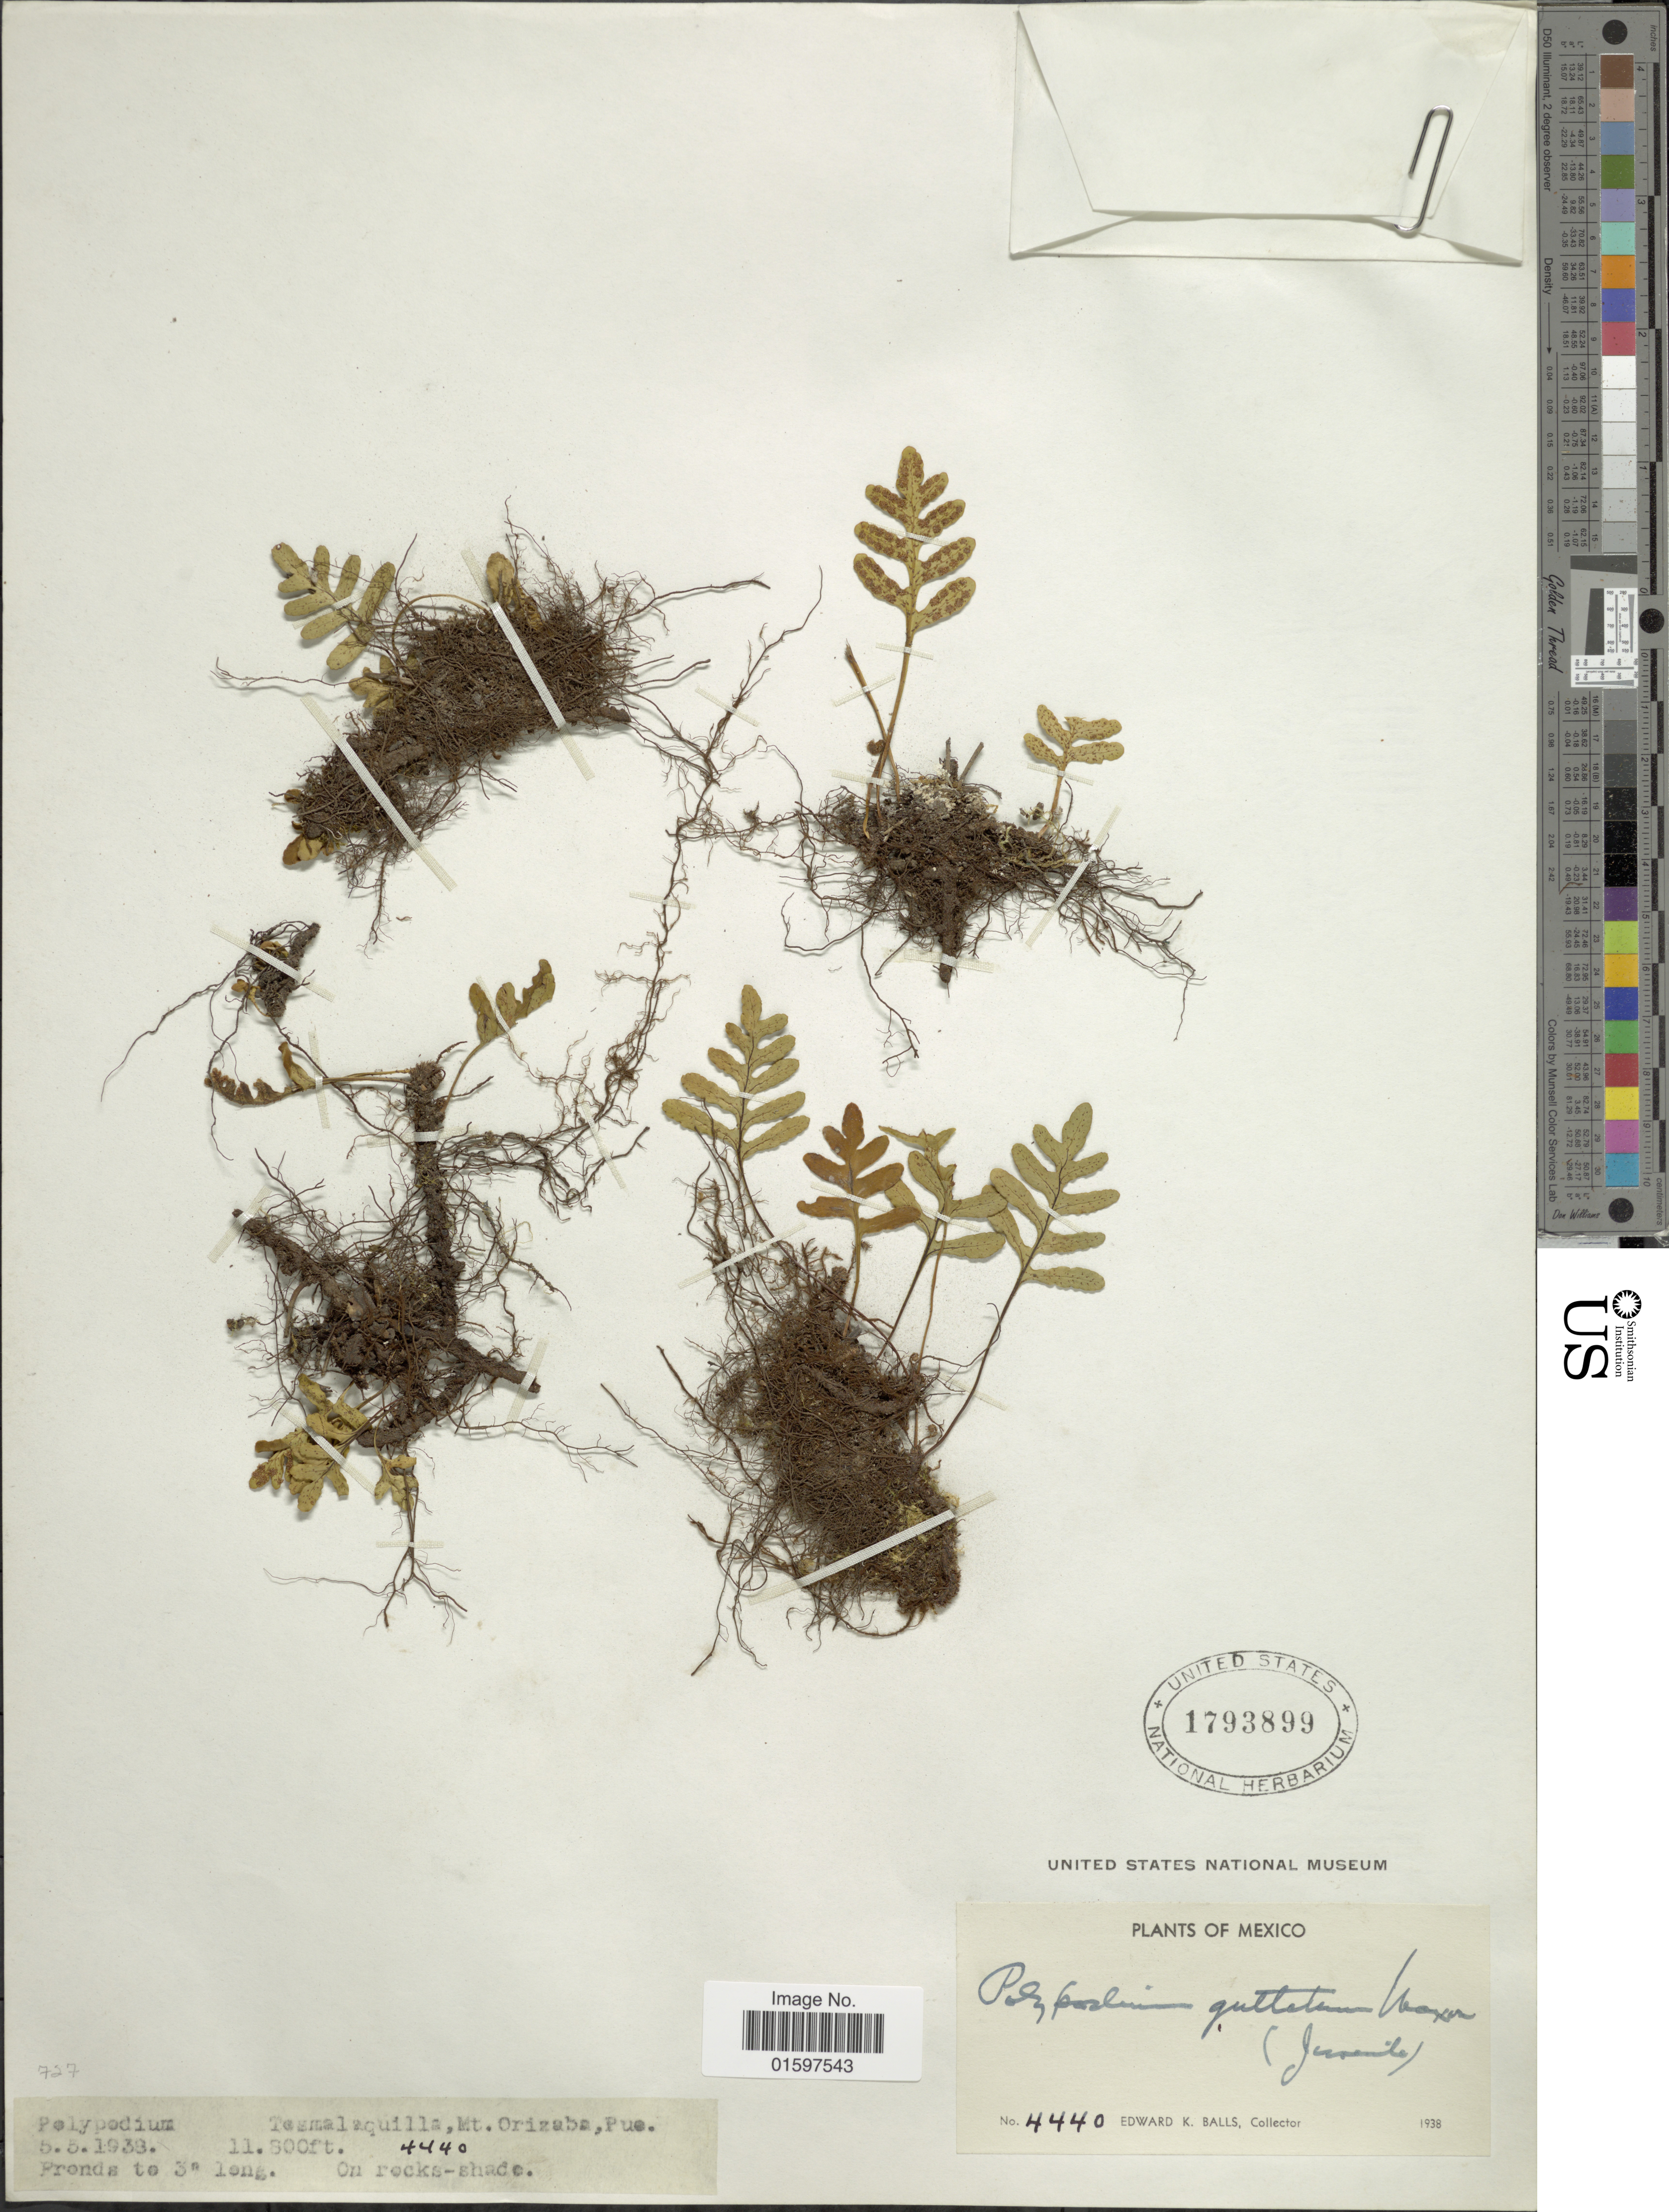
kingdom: Plantae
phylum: Tracheophyta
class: Polypodiopsida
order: Polypodiales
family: Polypodiaceae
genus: Pleopeltis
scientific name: Pleopeltis guttata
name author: (Maxon) E.G. Andrews & Windham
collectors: E. K. Balls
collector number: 4440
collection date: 1938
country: Mexico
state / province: Puebla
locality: Tesmalaquilla, Mt. Orizaba, Pue., on rock-shade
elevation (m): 3597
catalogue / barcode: US 1793899